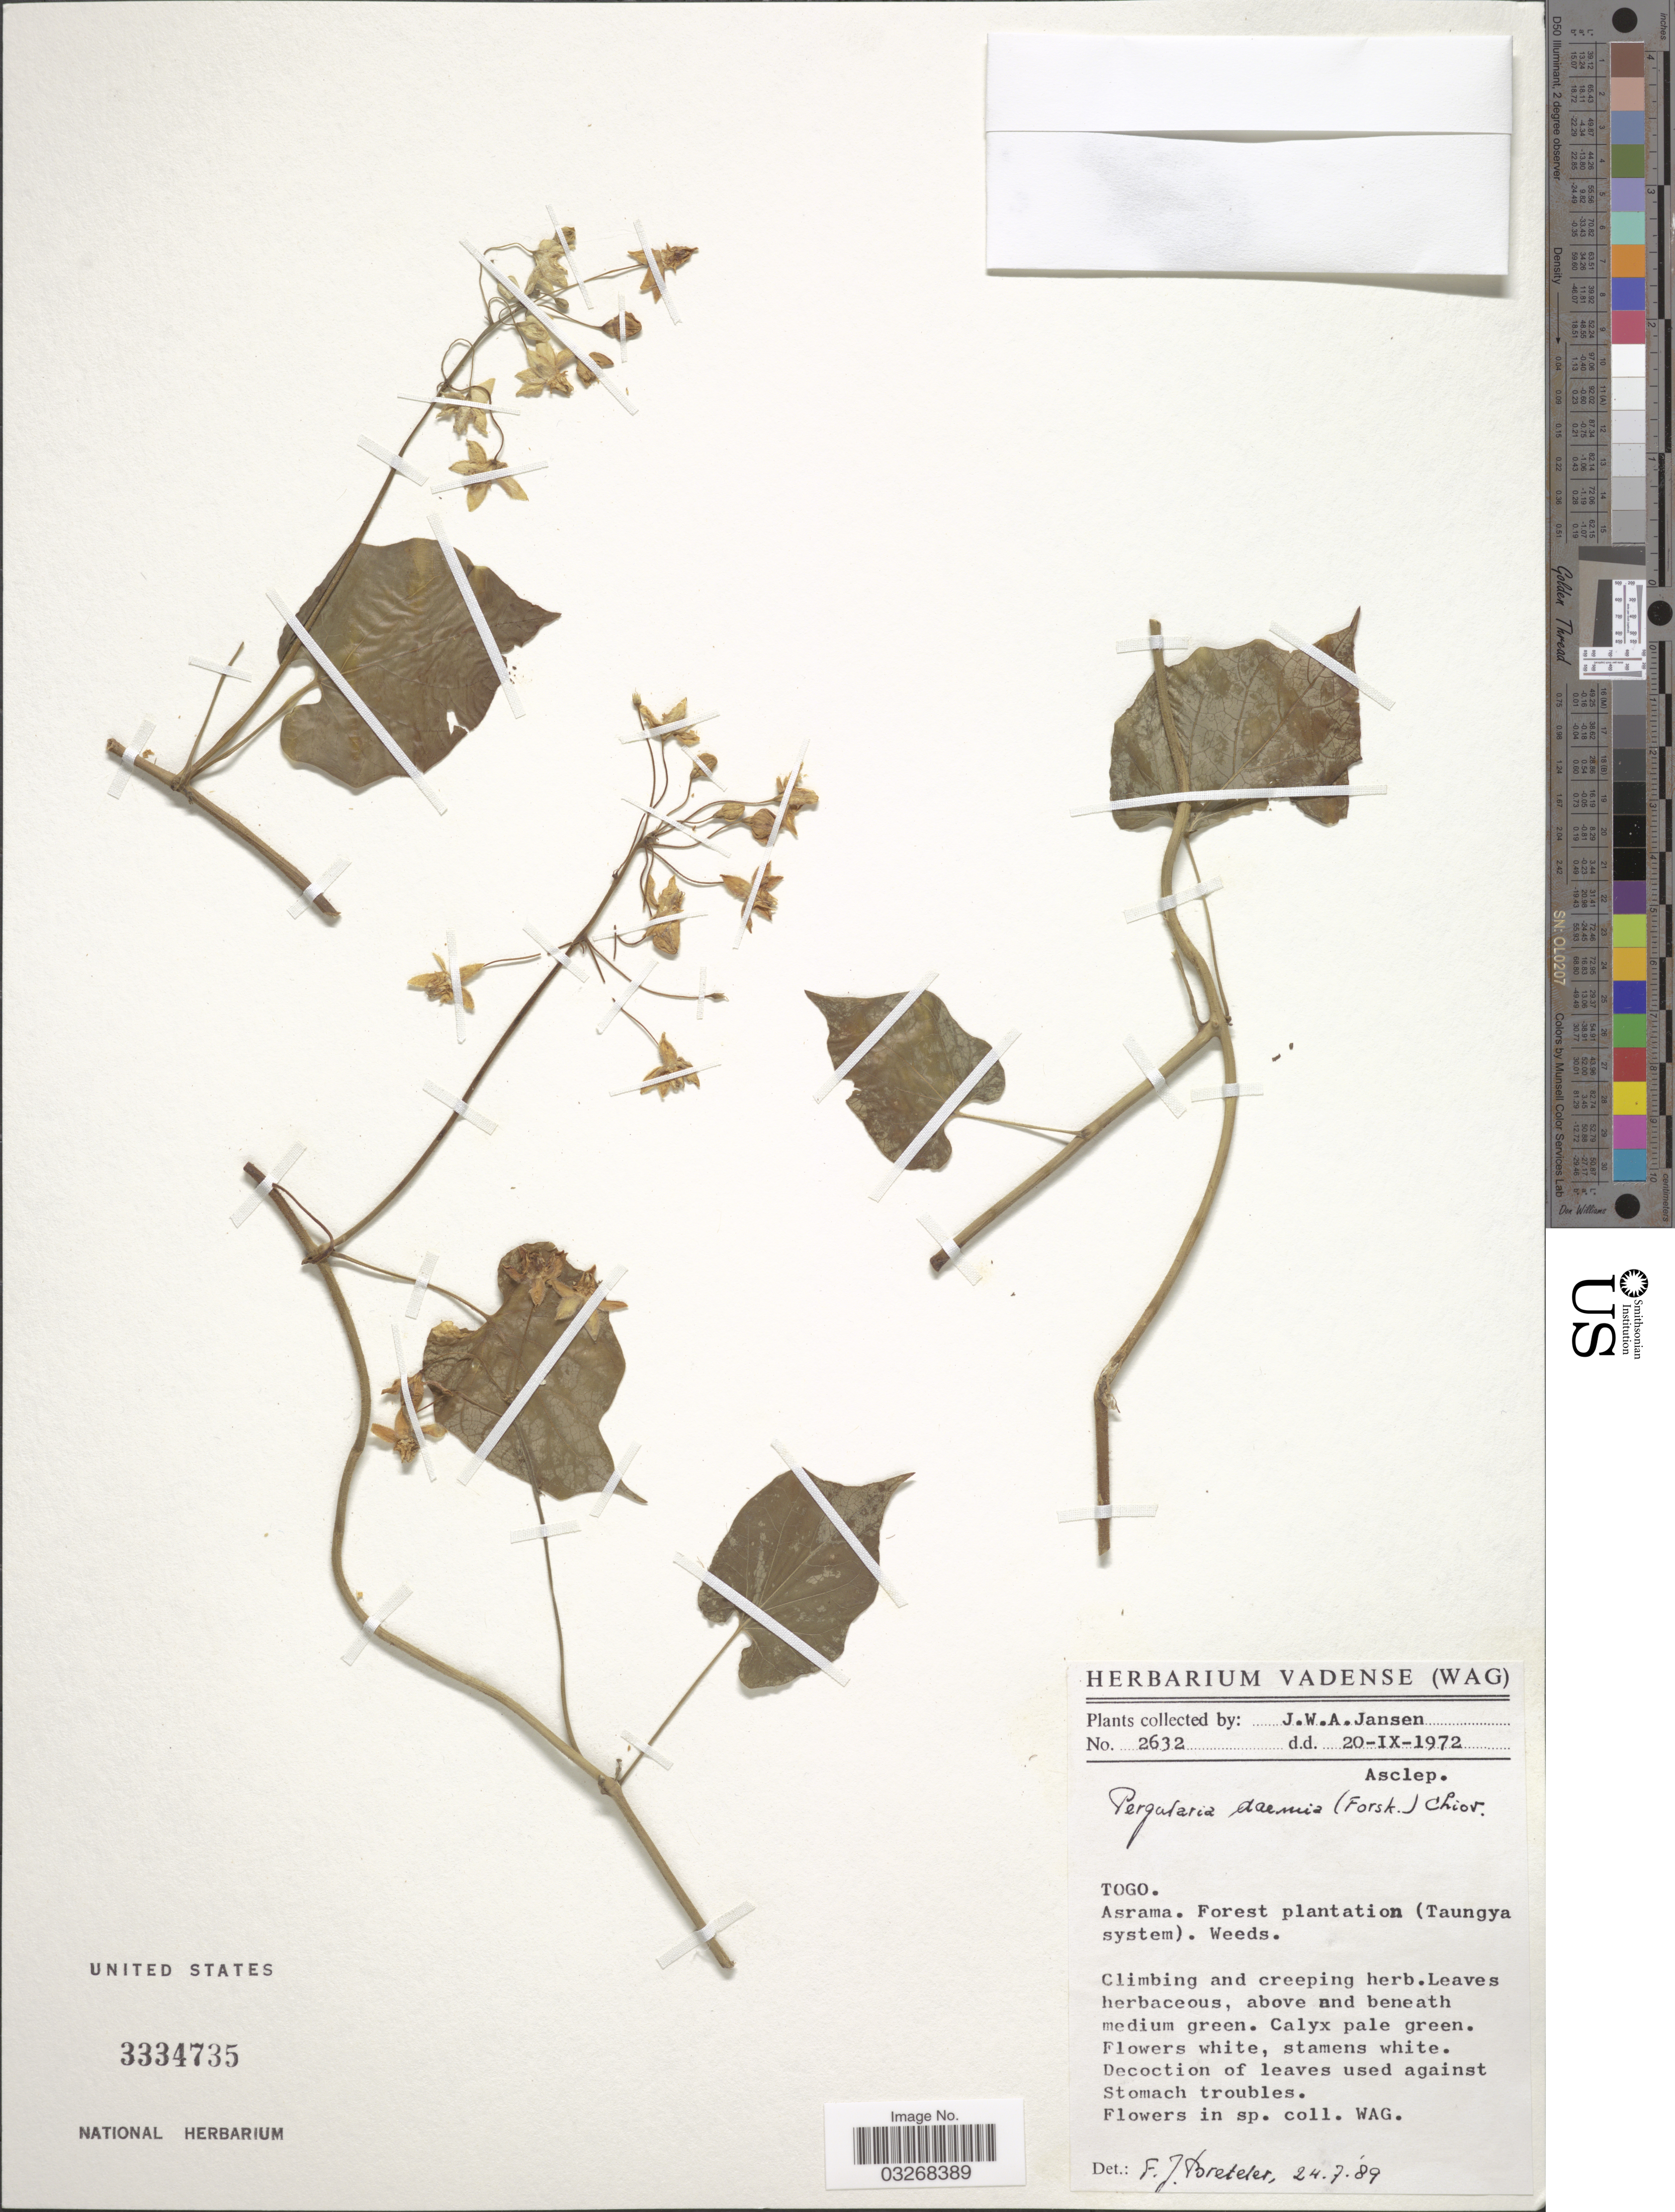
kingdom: Plantae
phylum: Tracheophyta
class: Magnoliopsida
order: Gentianales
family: Apocynaceae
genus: Pergularia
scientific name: Pergularia daemia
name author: (Forssk.) Chiov.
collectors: J. Jansen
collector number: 2632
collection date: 1972-09-20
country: Togo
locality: Asrama. Forest plantation (Taungya system).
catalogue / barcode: US 3334735